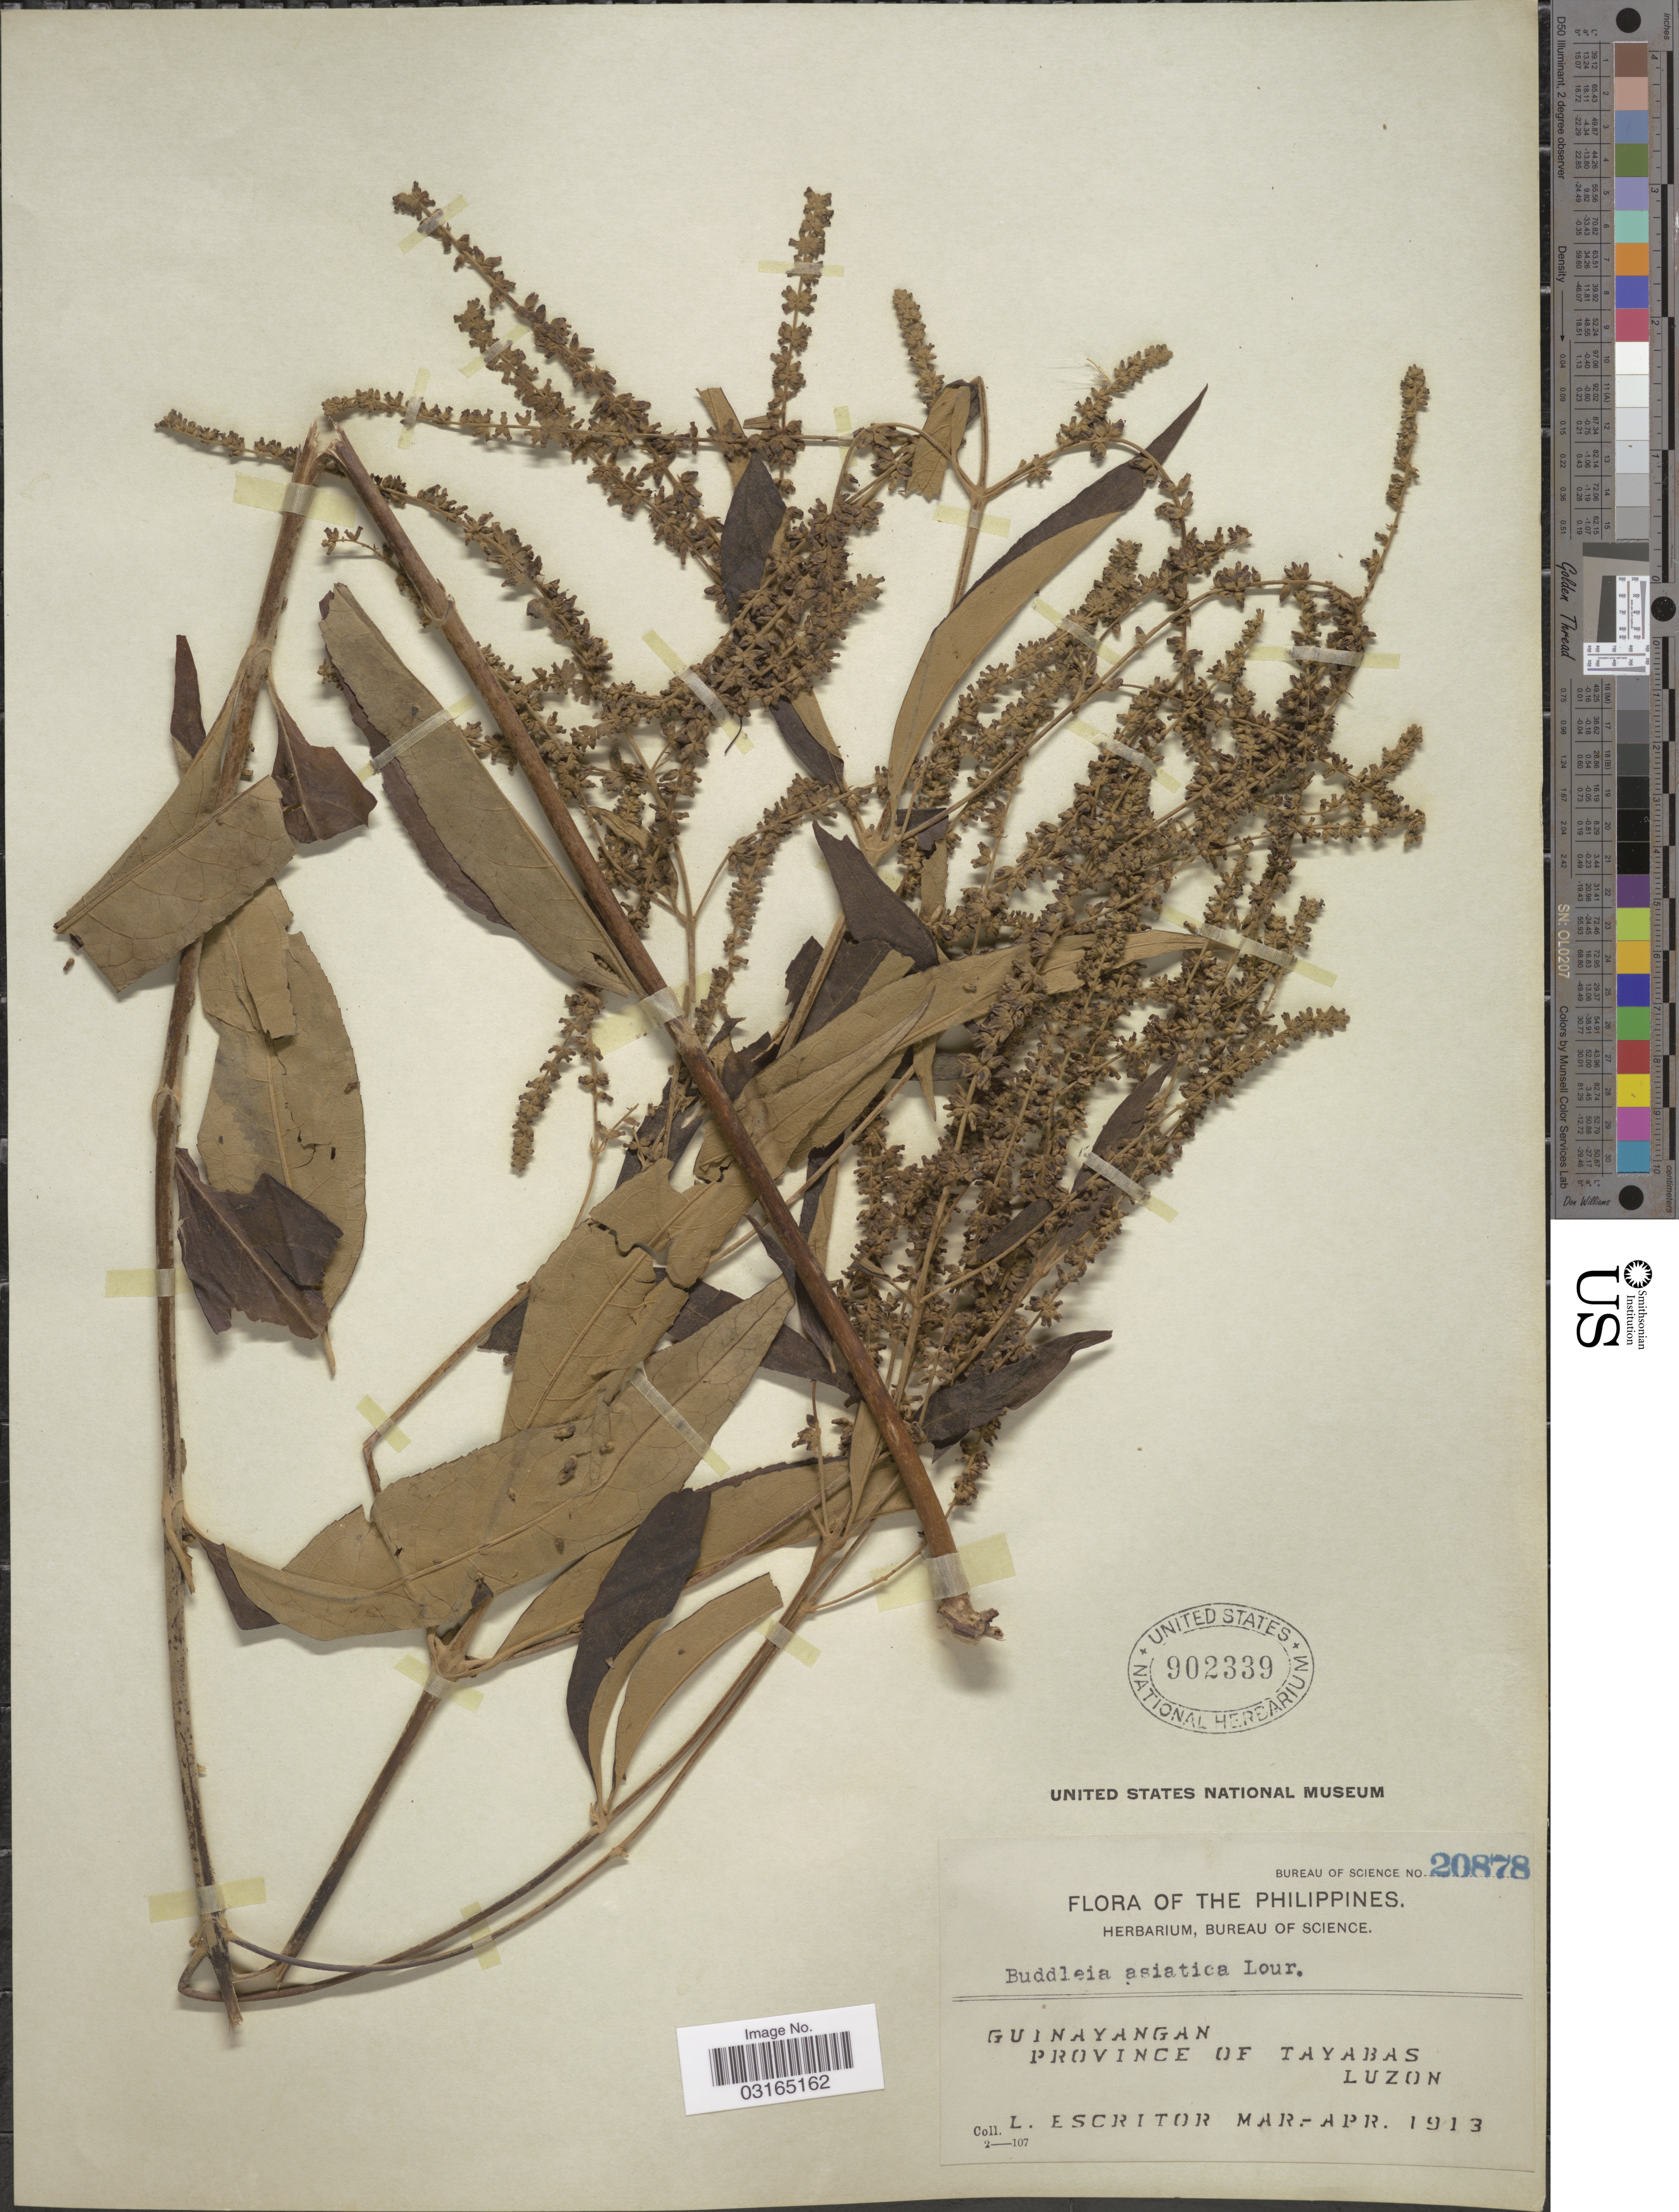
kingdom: Plantae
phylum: Tracheophyta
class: Magnoliopsida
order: Lamiales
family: Scrophulariaceae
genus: Buddleja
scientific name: Buddleja asiatica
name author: Lour.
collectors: L. Escritor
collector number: Bureau of Science 20878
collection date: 1913-03/1913-04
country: Philippines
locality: Guinayangan, Province of Tayabas, Luzon.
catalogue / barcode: US 902339